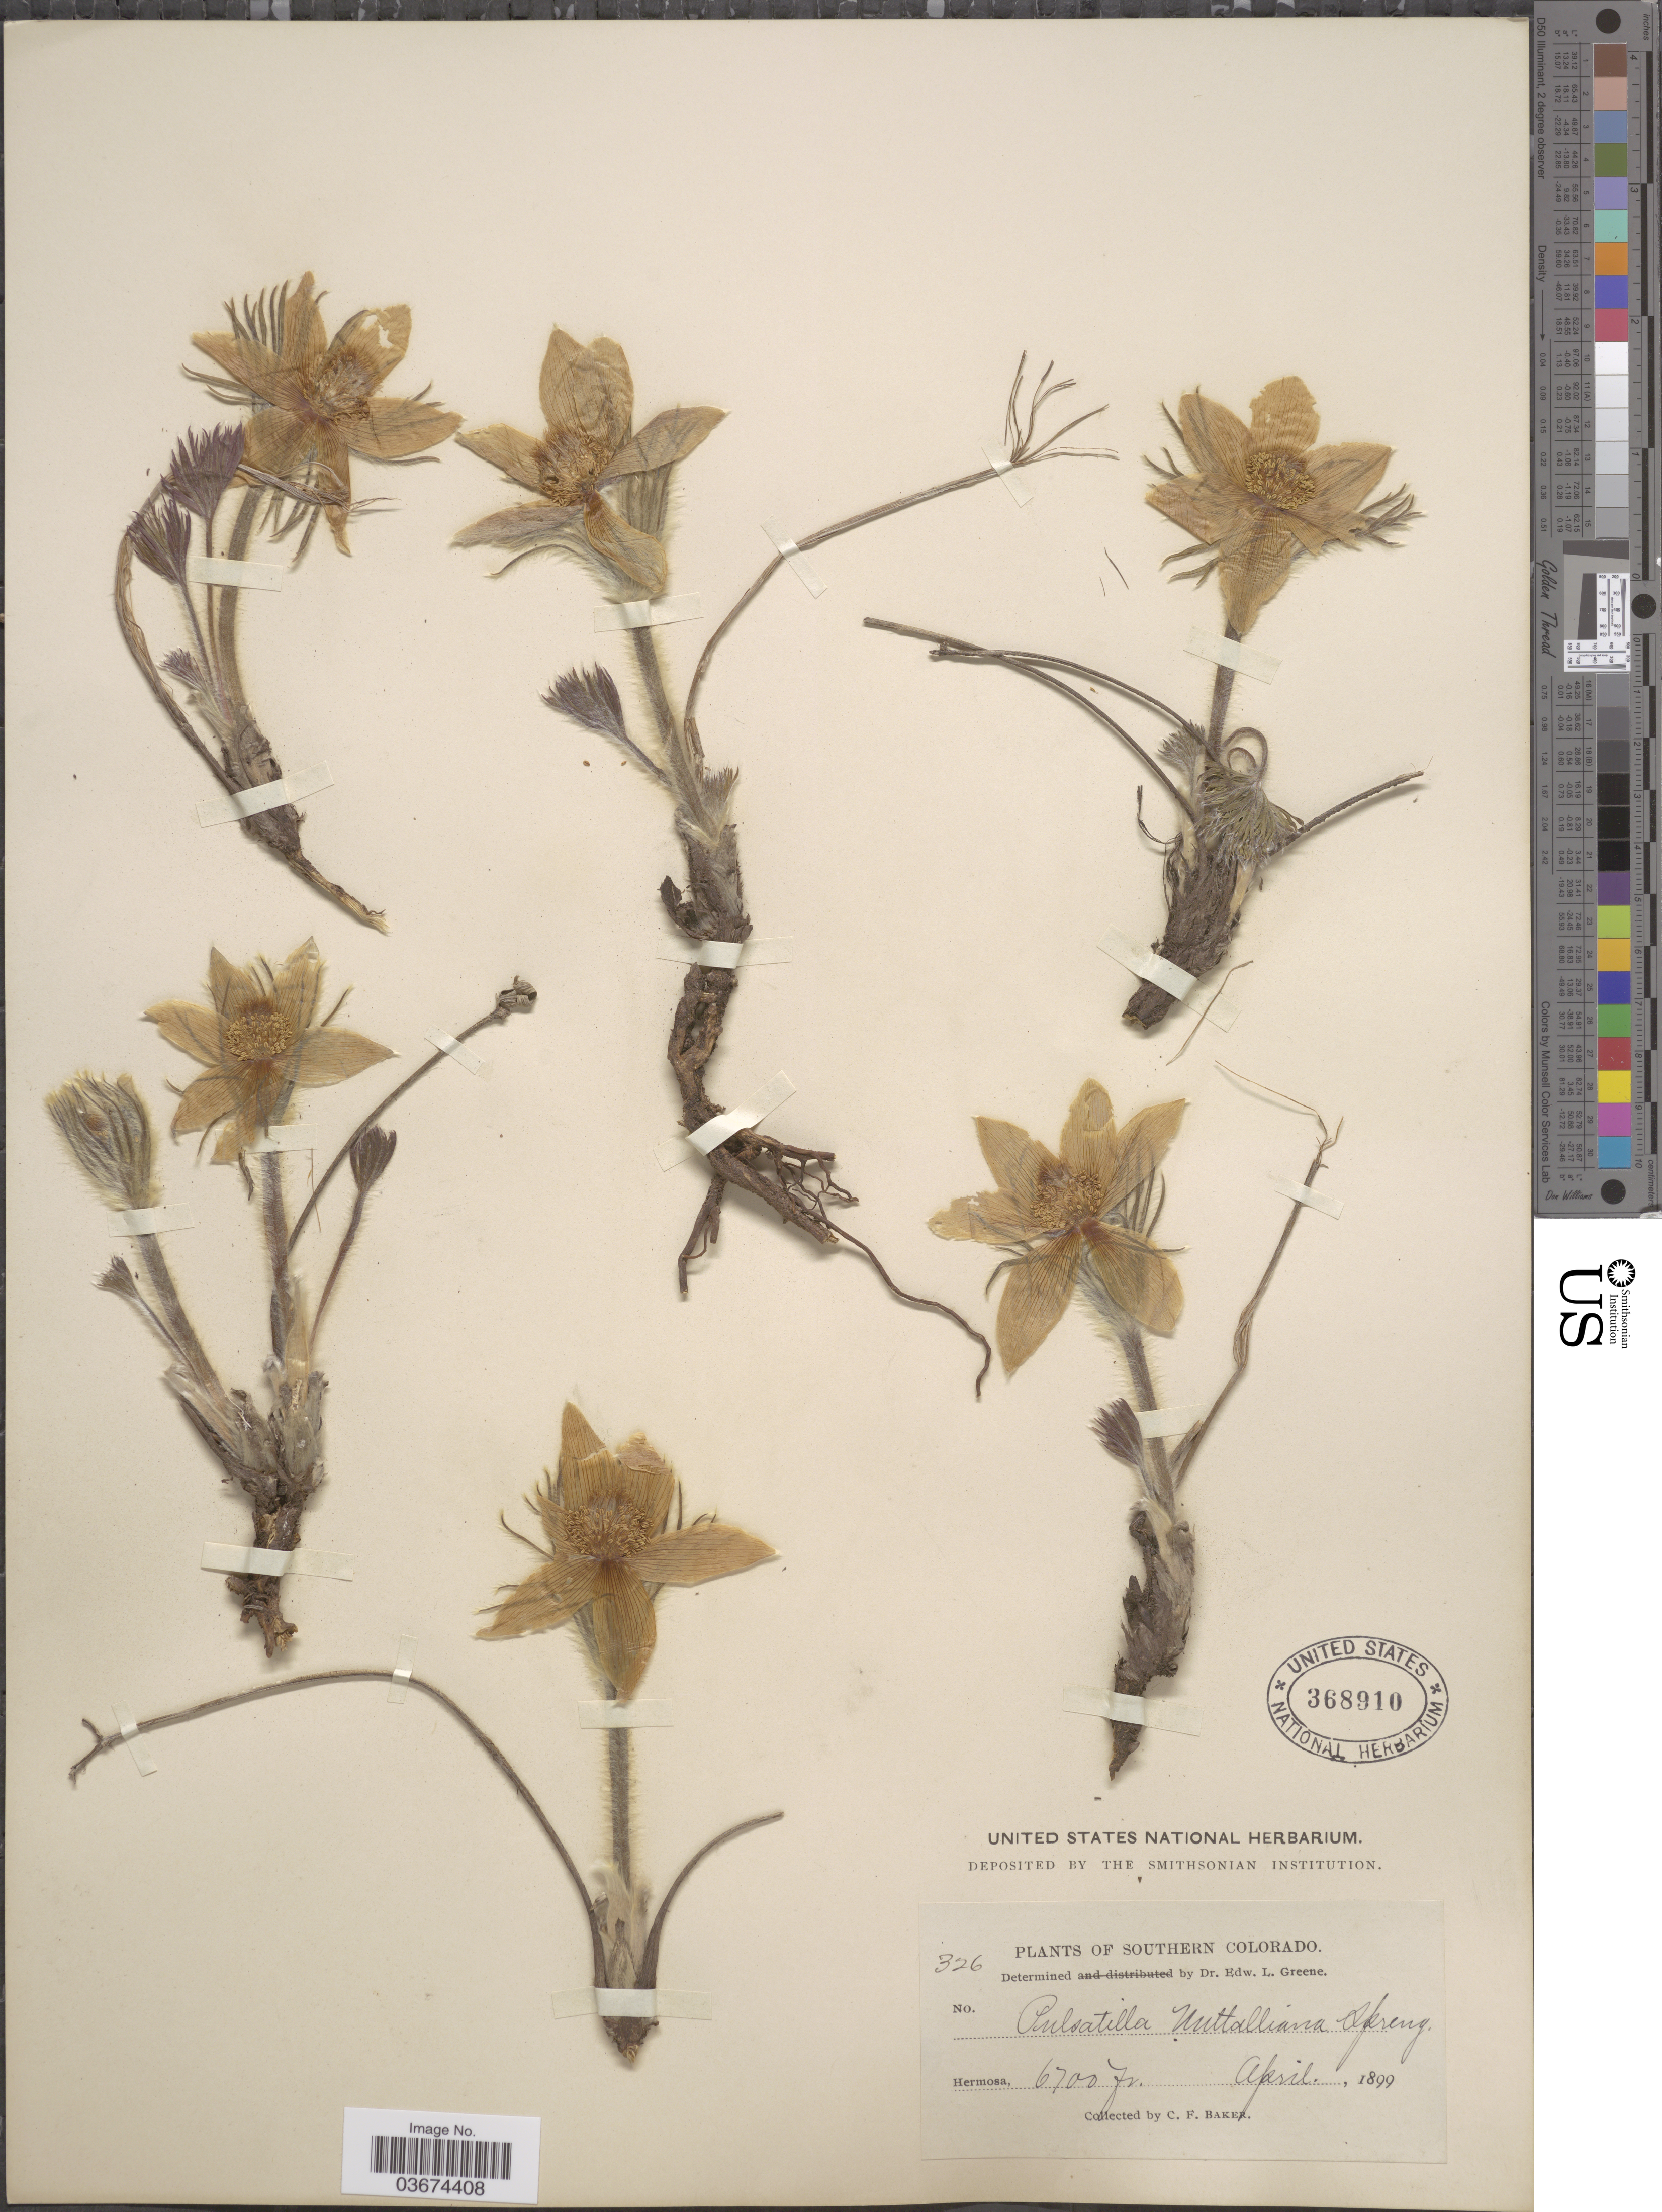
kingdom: Plantae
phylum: Tracheophyta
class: Magnoliopsida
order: Ranunculales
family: Ranunculaceae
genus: Pulsatilla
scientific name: Pulsatilla nuttalliana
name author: (DC.) Bercht. & J. Presl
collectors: C. F. Baker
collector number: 326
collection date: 1899-04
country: United States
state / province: Colorado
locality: Southern Colorado. Hermosa.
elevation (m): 2042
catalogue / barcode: US 368910